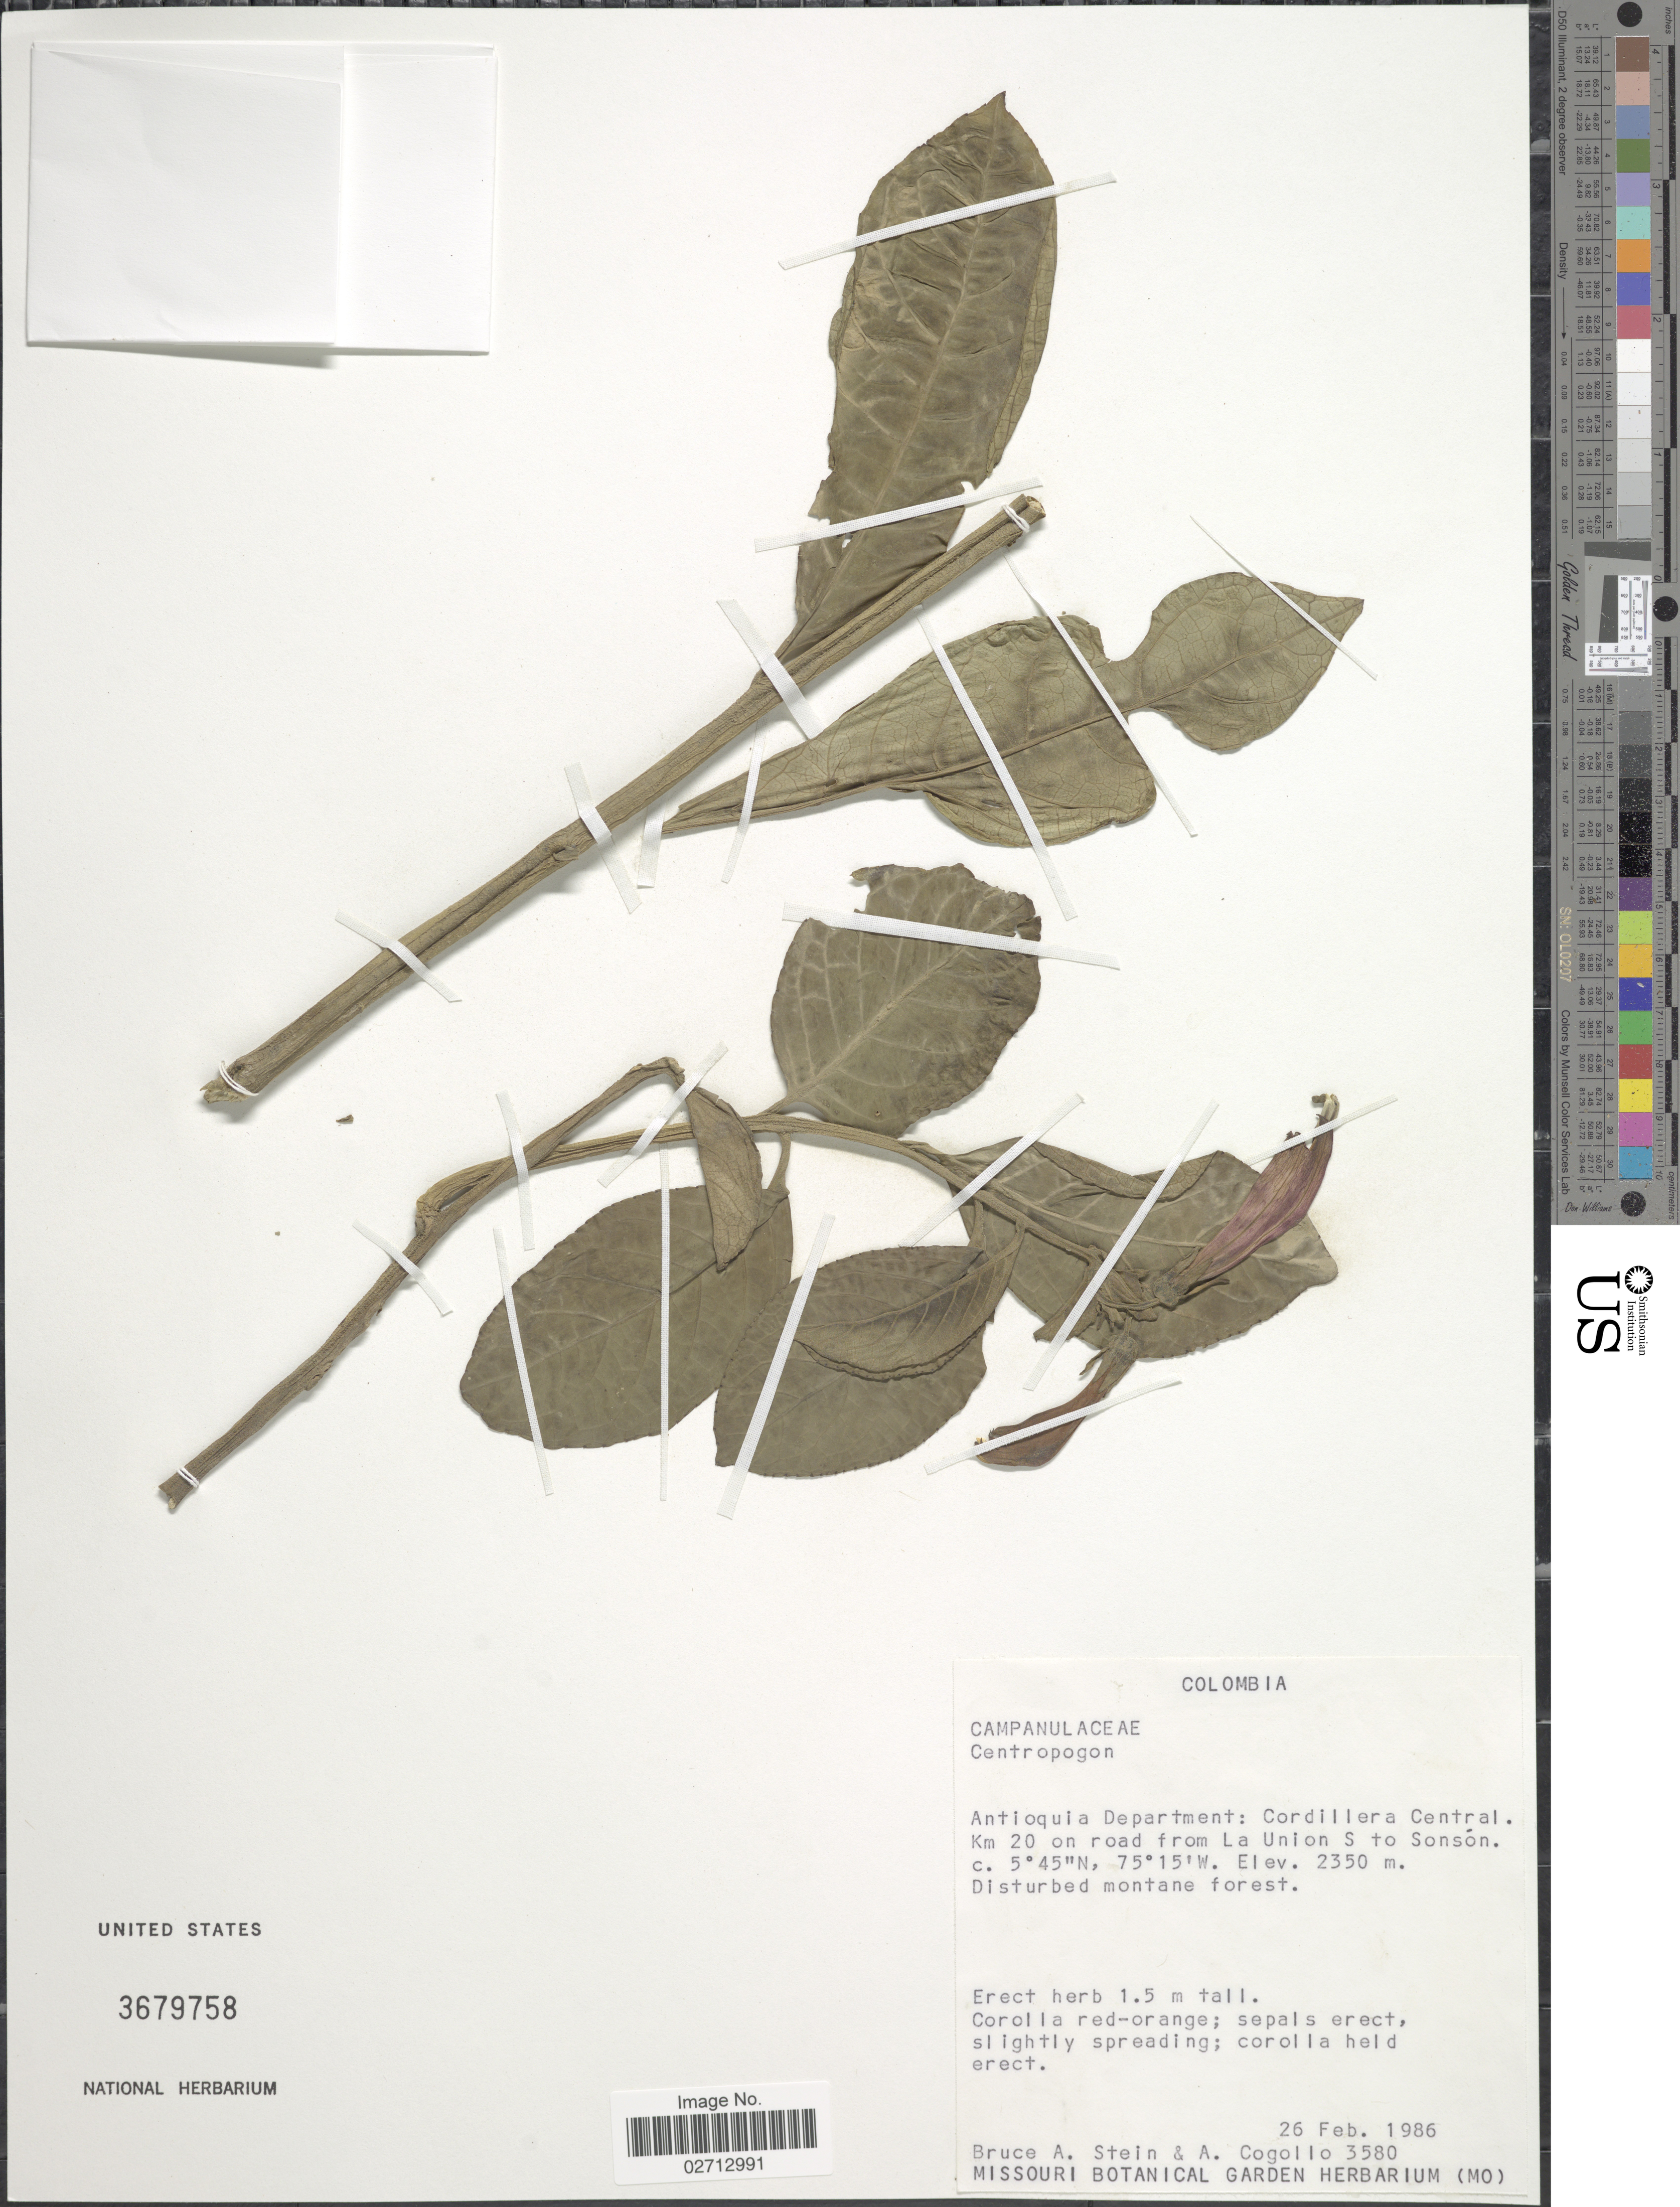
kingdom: Plantae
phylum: Tracheophyta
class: Magnoliopsida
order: Asterales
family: Campanulaceae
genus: Centropogon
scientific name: Centropogon sp.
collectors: B. A. Stein & A. Cogollo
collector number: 3580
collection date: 1986-02-26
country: Colombia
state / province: Antioquia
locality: Cordillera Central. Km 20 on road from La Union S to Sonson.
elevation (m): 2350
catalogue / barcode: US 3679758